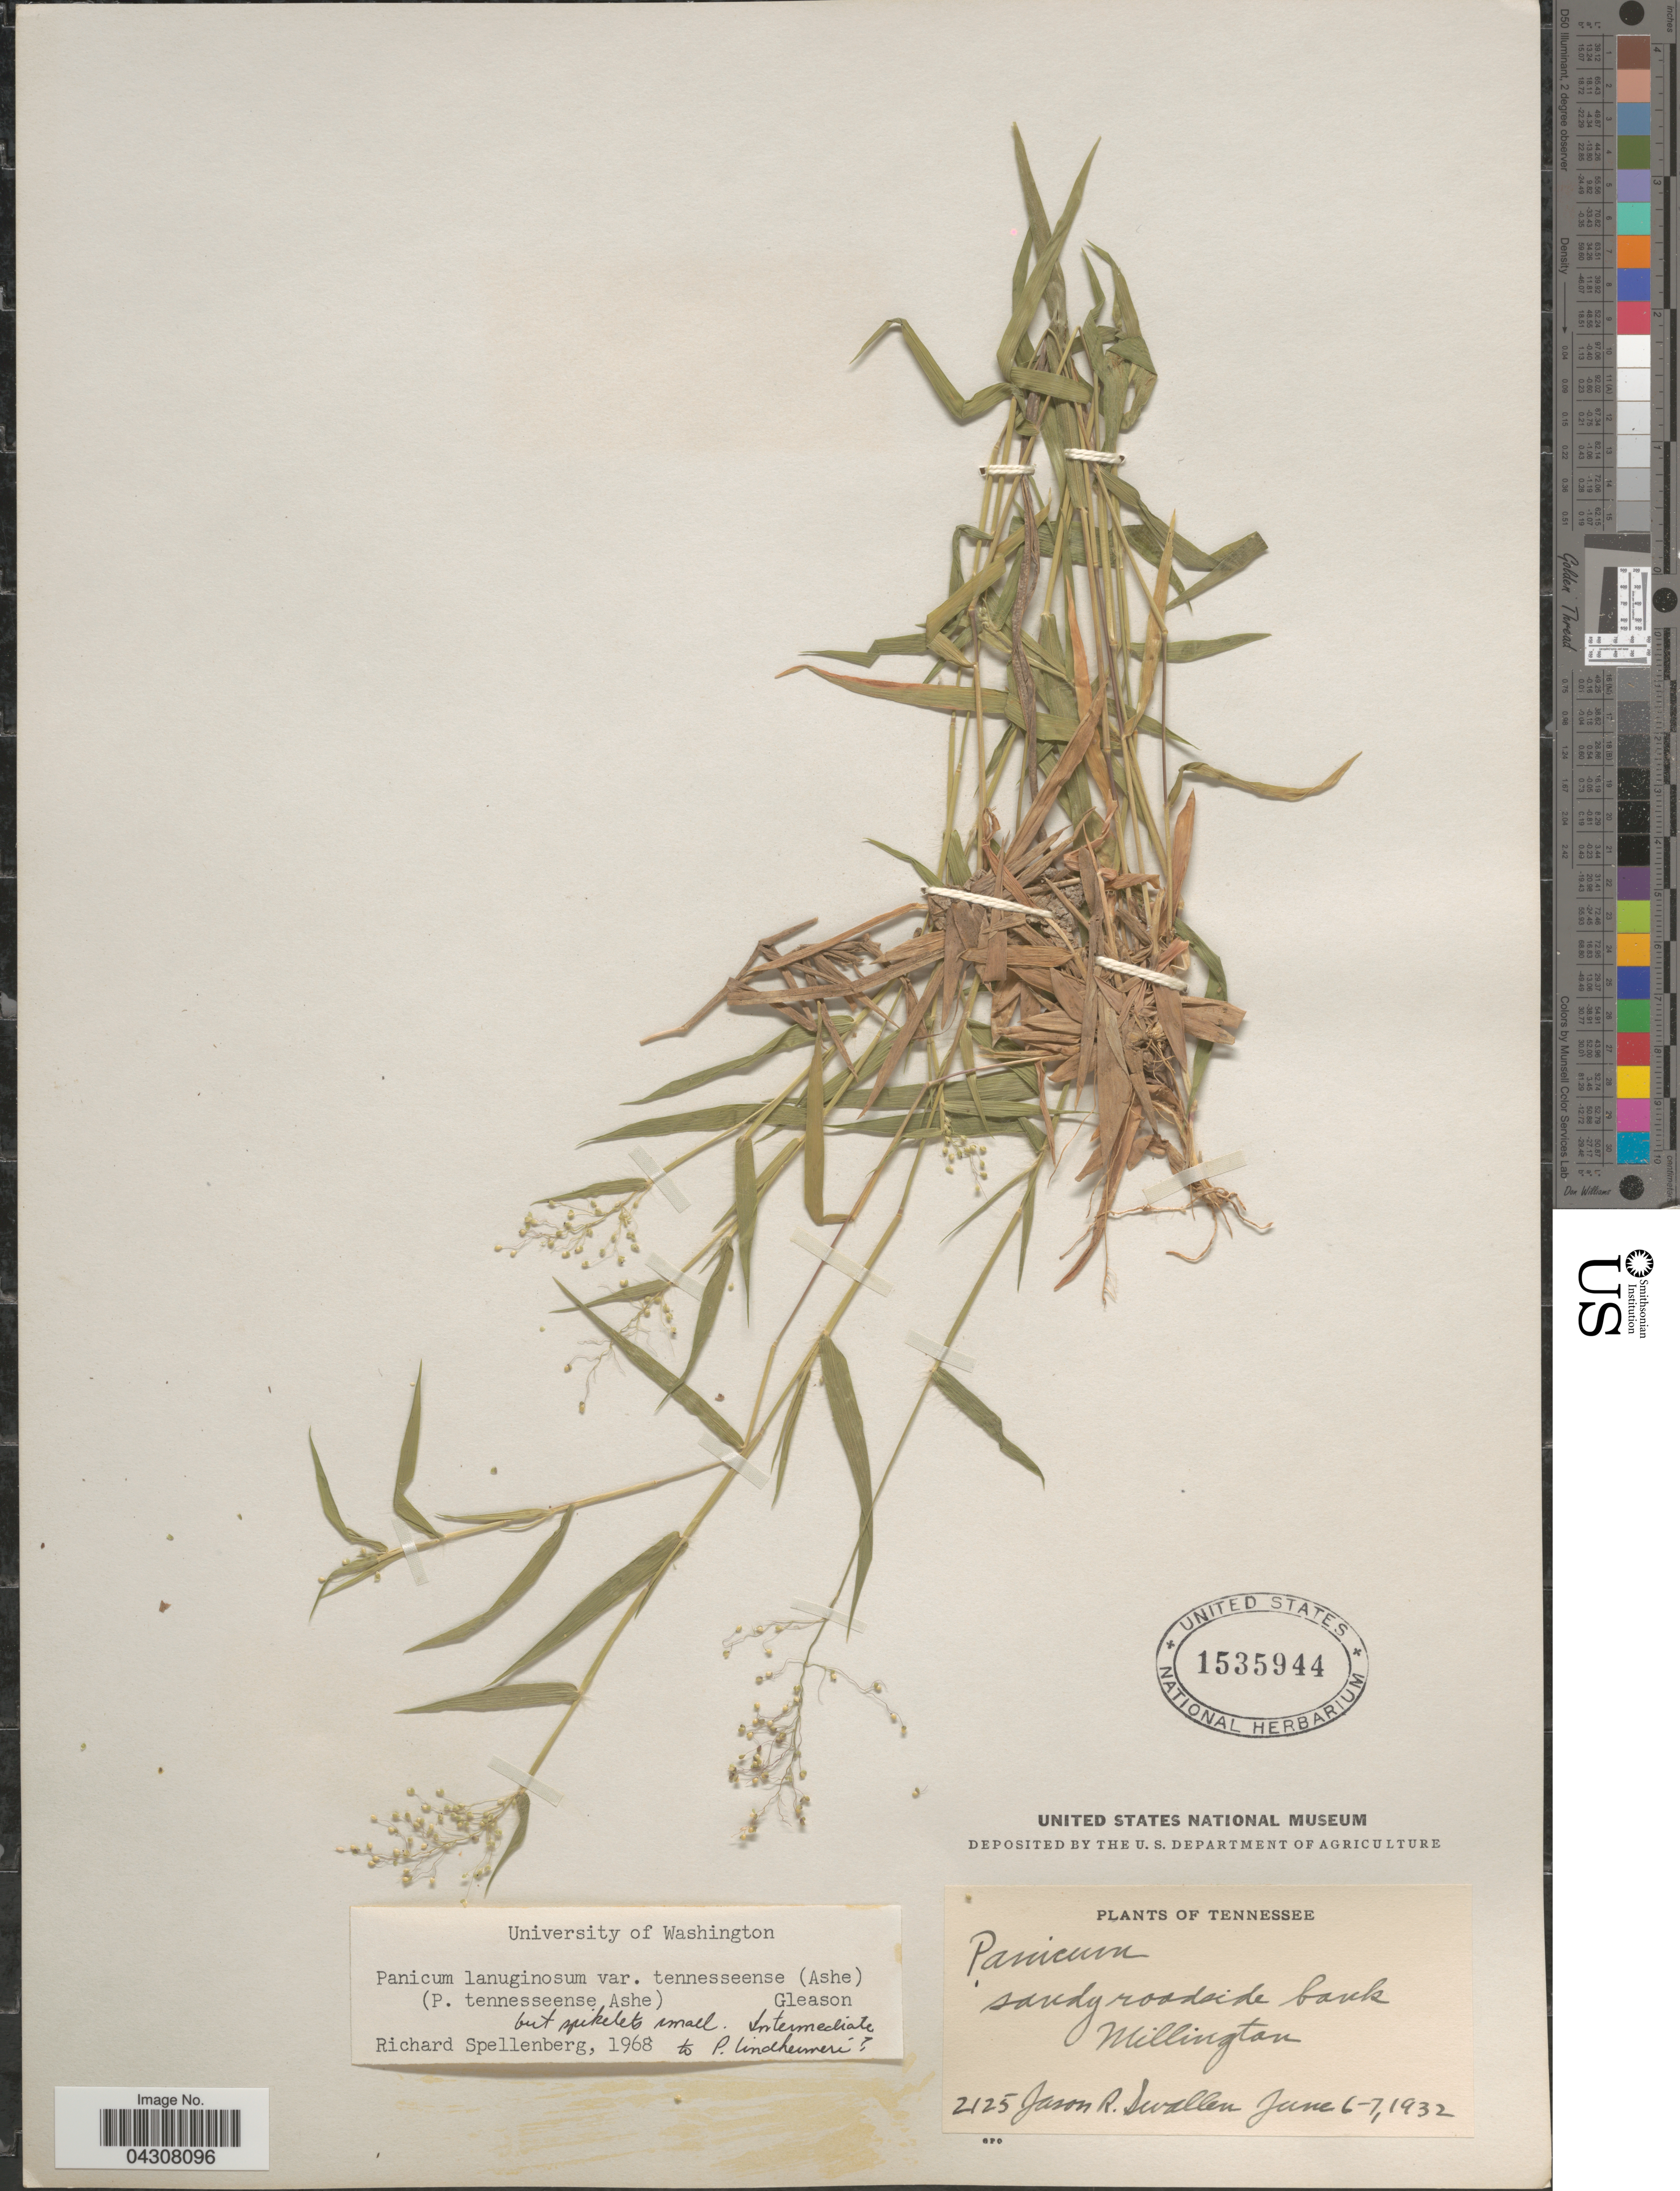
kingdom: Plantae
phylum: Tracheophyta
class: Liliopsida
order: Poales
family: Poaceae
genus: Dichanthelium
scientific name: Dichanthelium acuminatum var. acuminatum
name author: (Sw.) Gould & C.A. Clark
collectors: J. R. Swallen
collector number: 2125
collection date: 1932-06-06/1932-06-07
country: United States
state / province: Tennessee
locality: Sandy roadside bank Millington.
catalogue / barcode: US 1535944